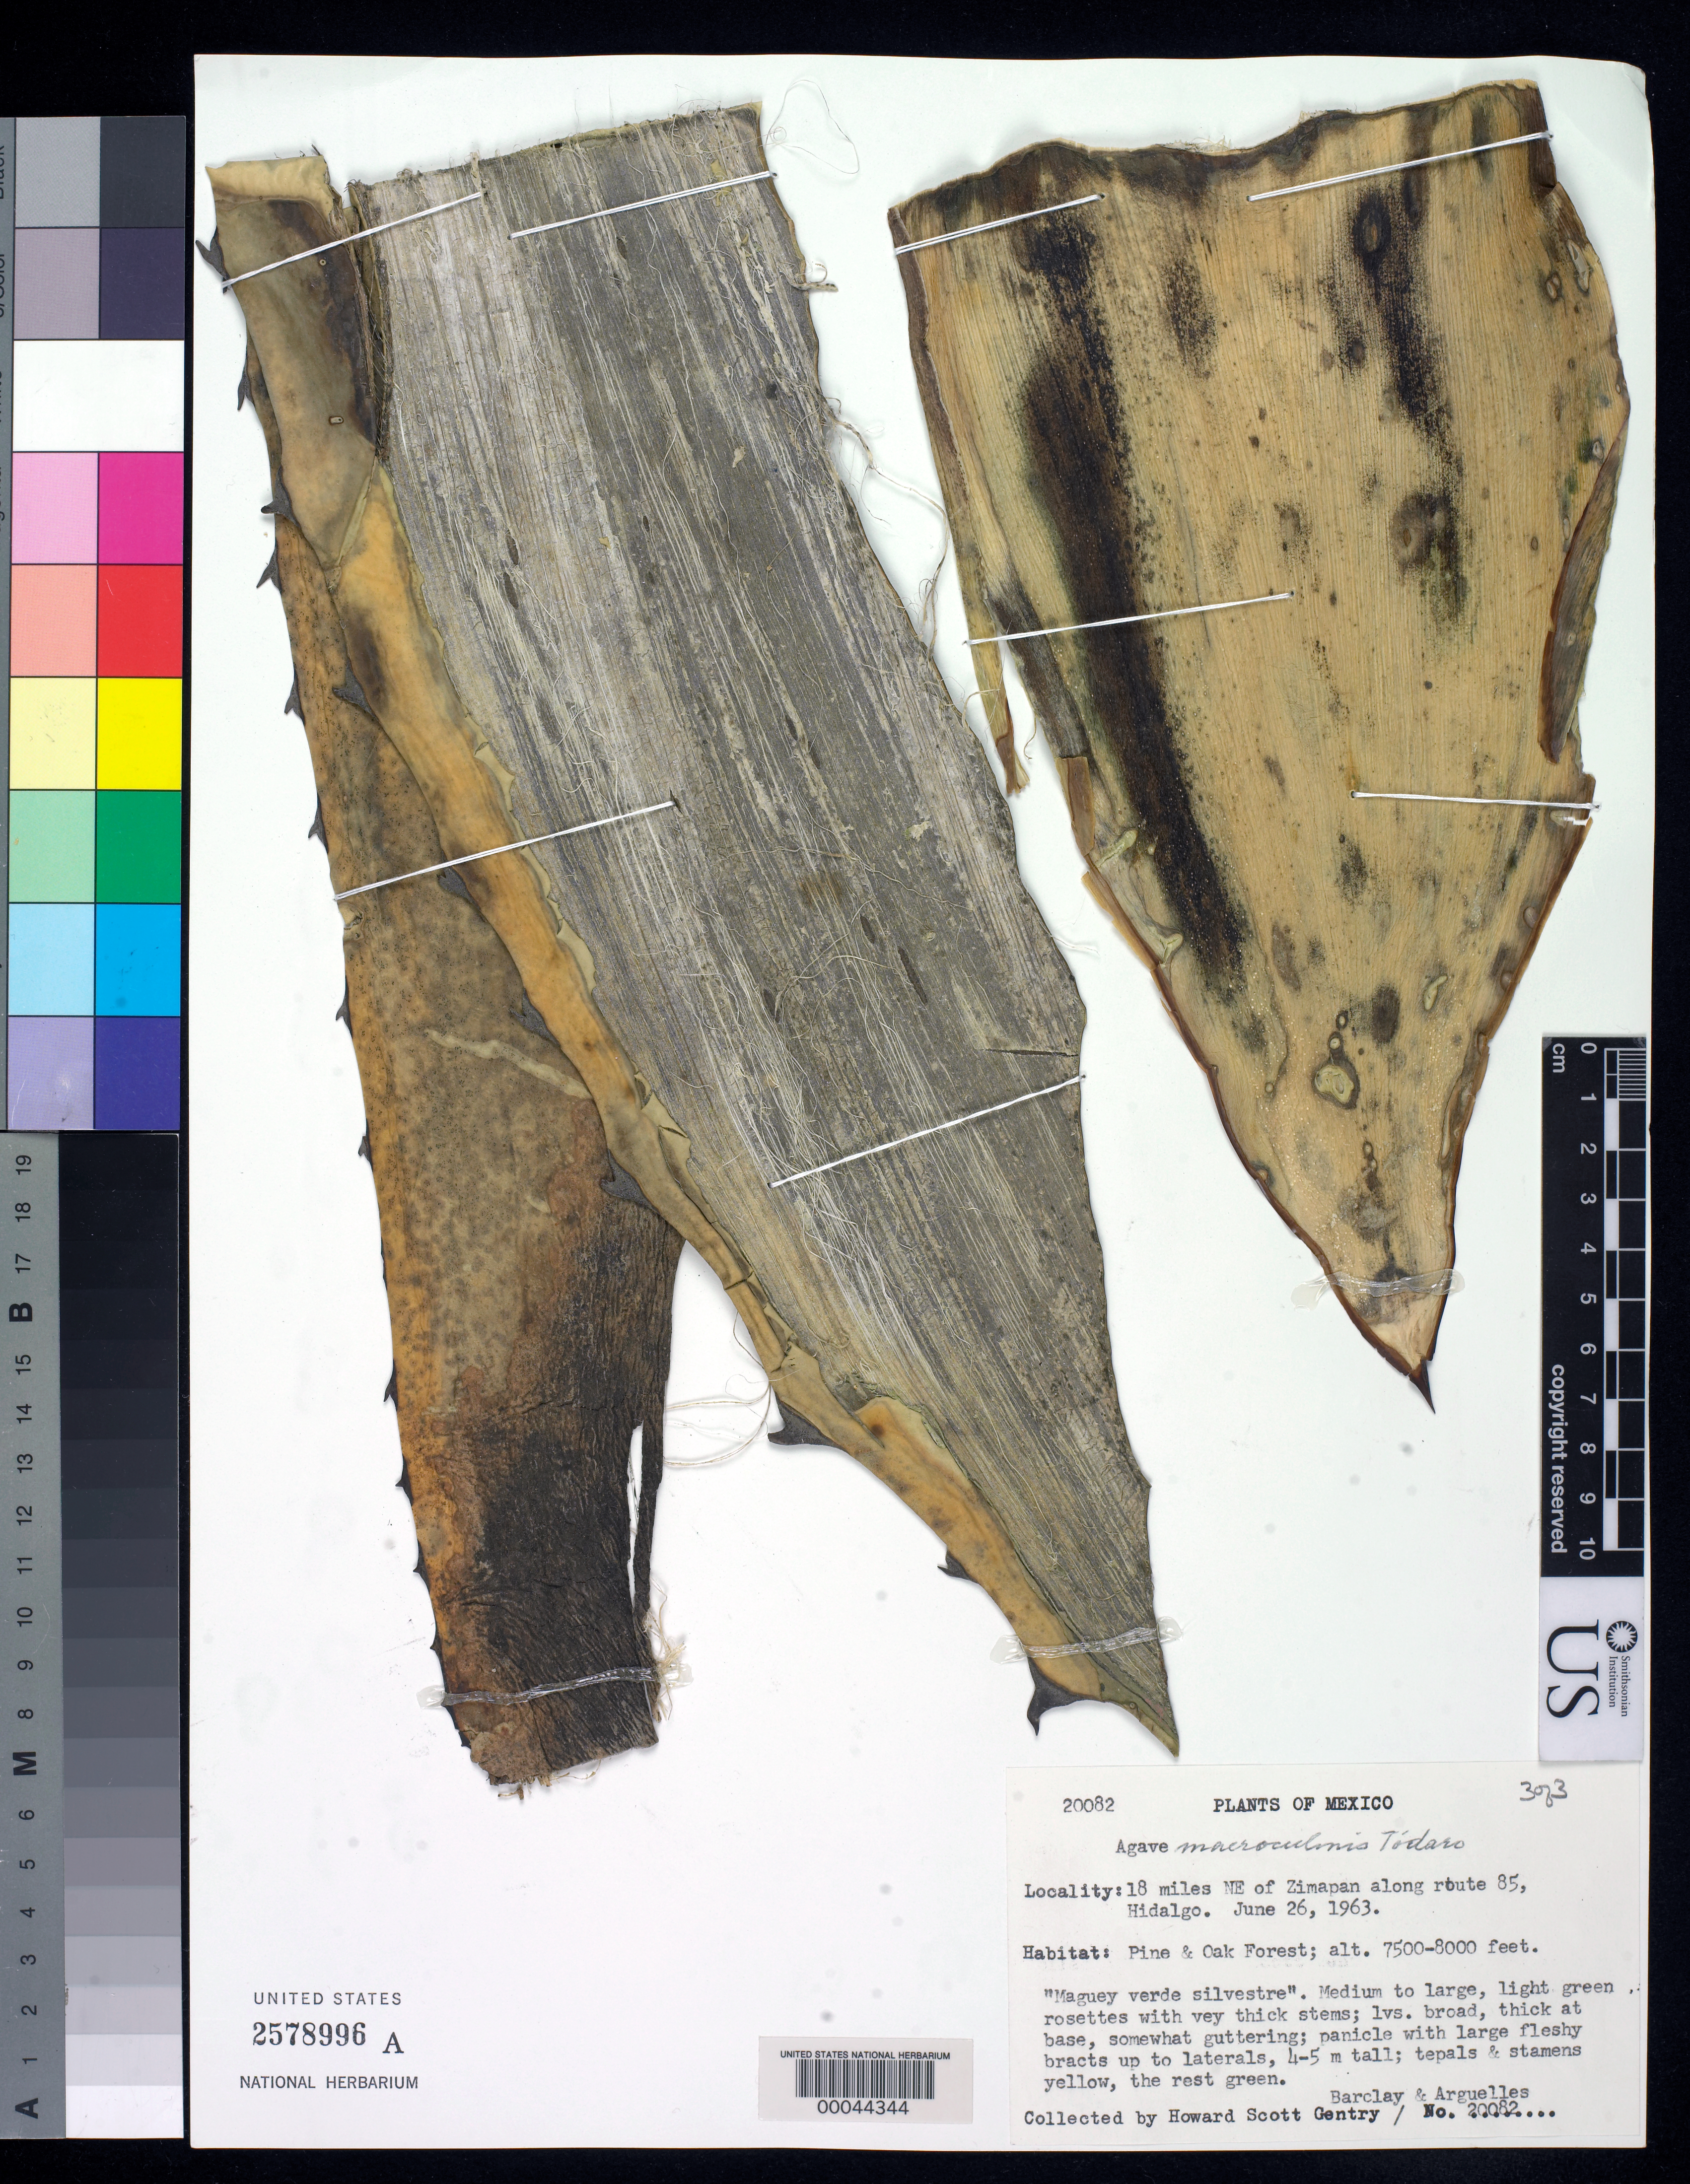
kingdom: Plantae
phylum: Tracheophyta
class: Liliopsida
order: Asparagales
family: Asparagaceae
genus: Agave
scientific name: Agave macroculmis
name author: Tod.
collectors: H. S. Gentry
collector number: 20082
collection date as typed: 26 Jun 1963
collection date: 1963-06-26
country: Mexico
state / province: Hidalgo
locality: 18 mi NE of Zimapan along route 85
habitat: Pine & oak forest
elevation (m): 2286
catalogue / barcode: US 2578996A